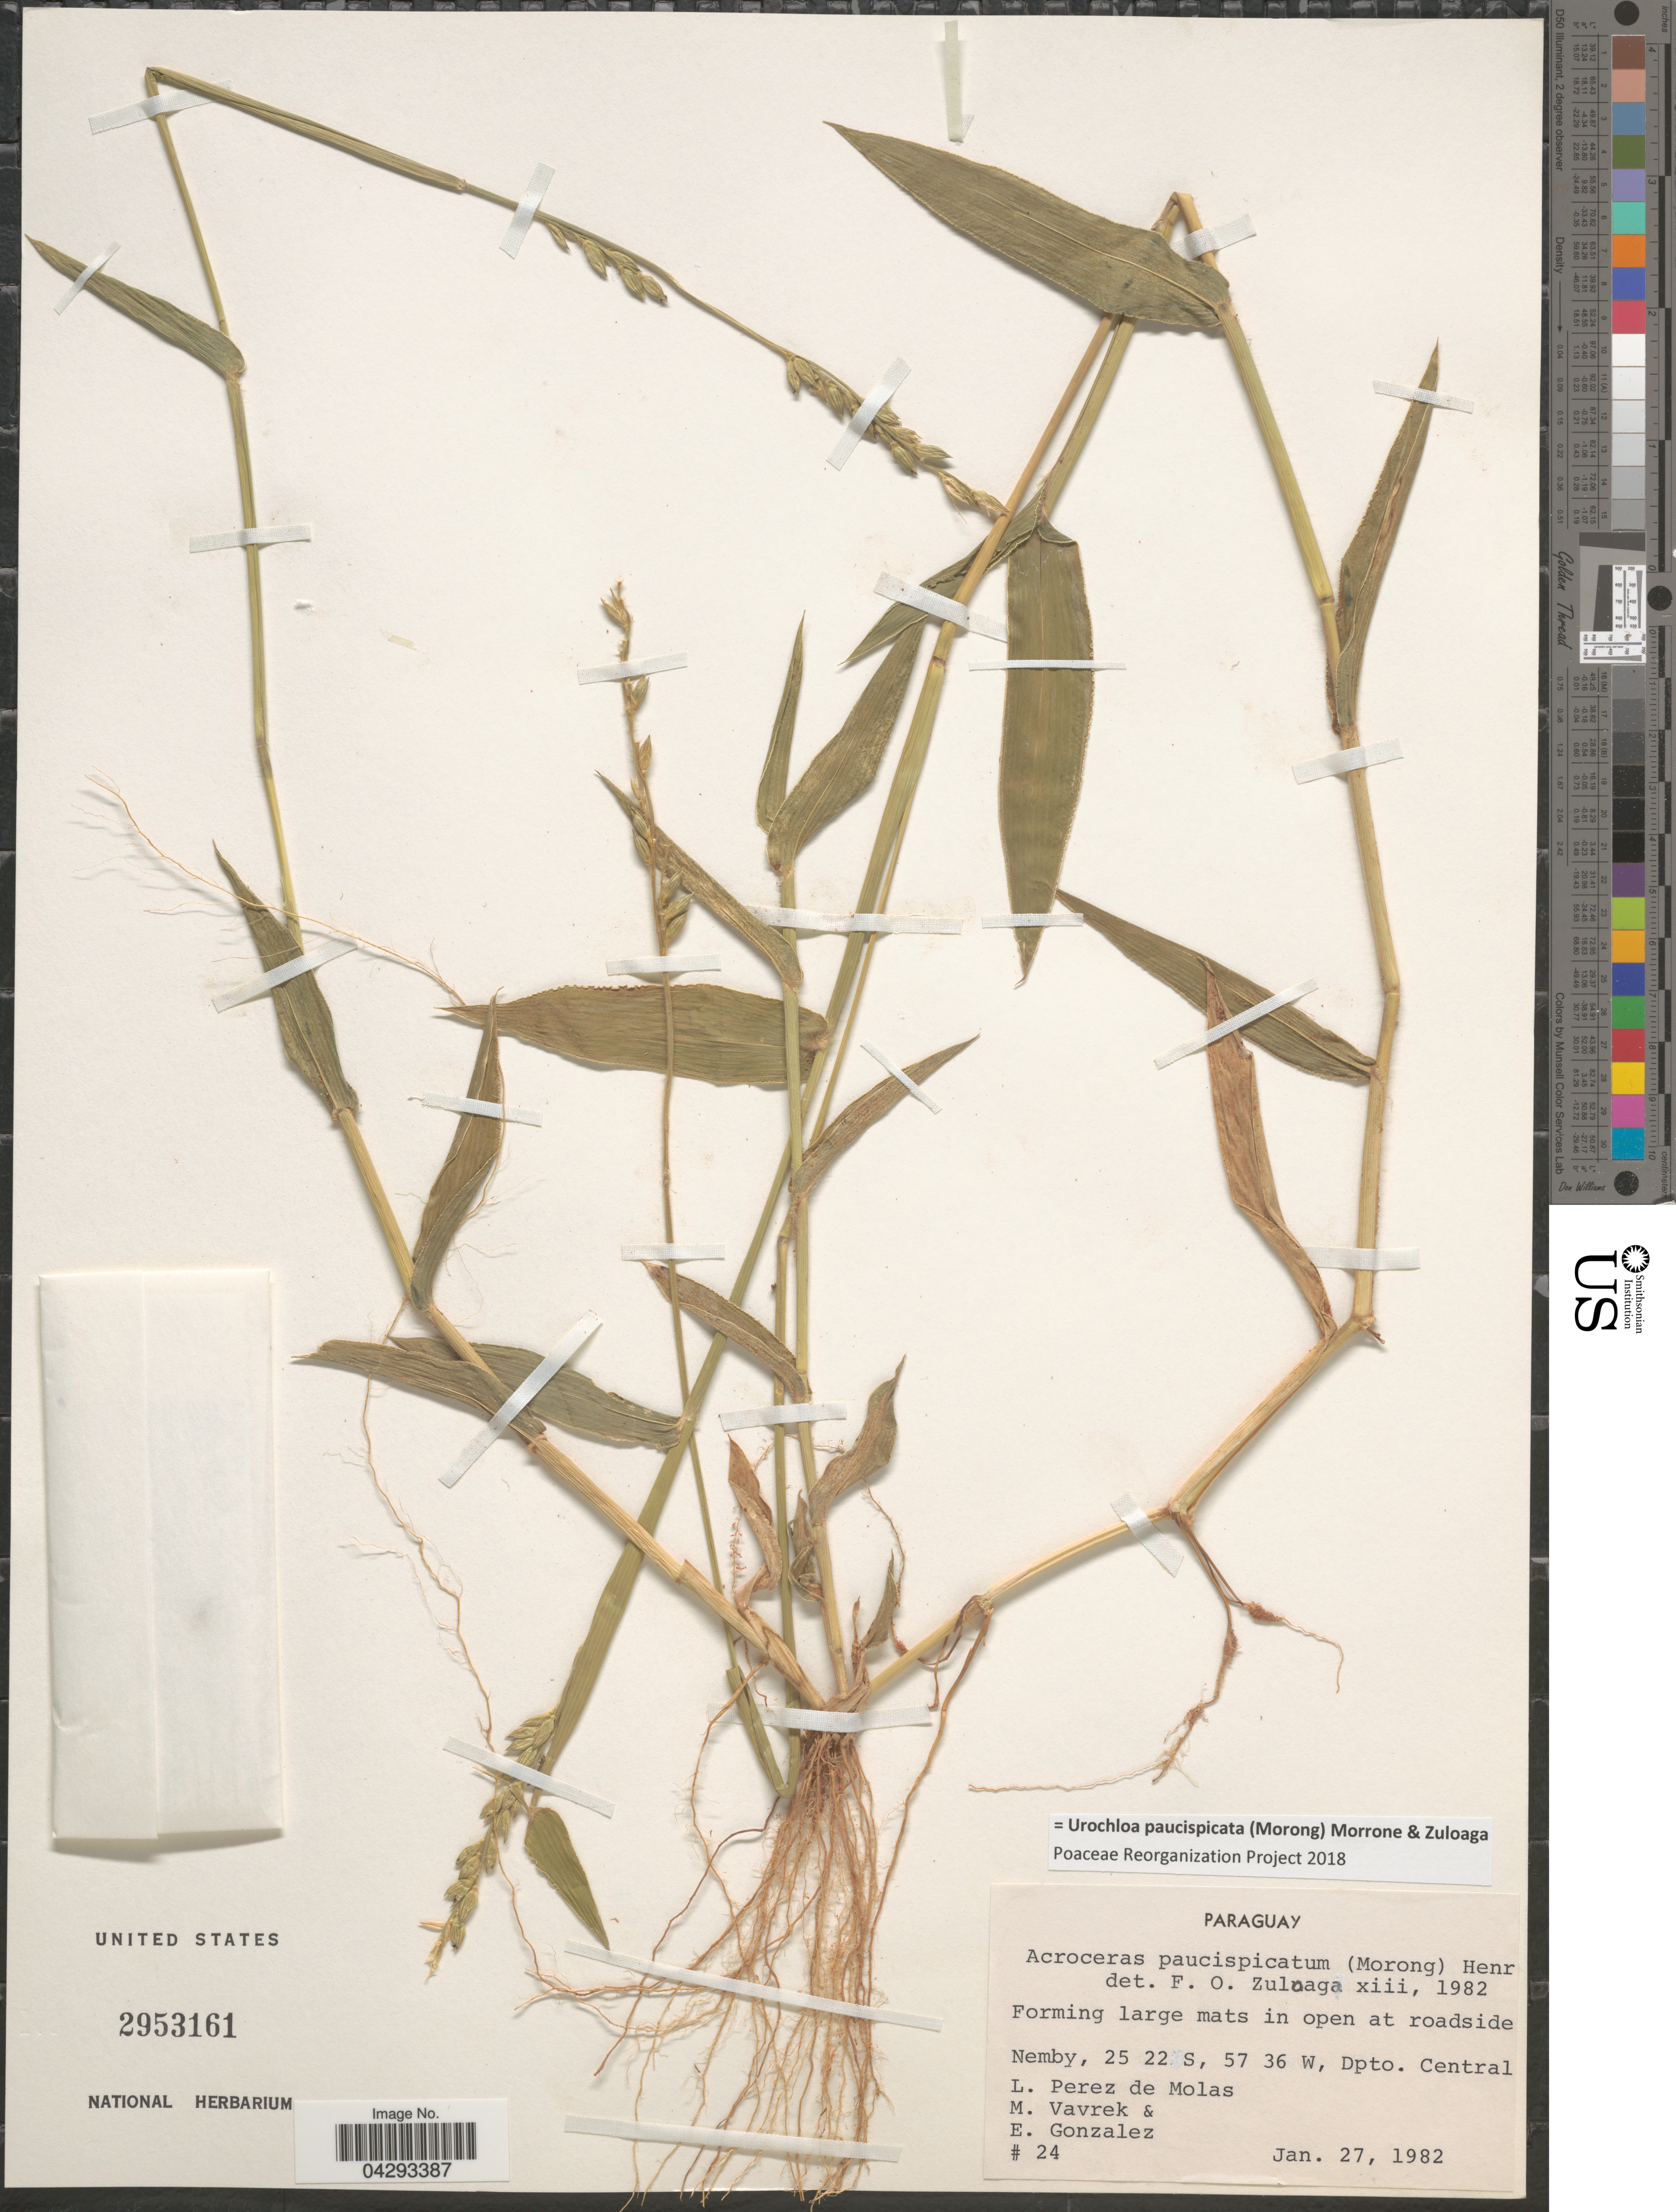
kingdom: Plantae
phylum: Tracheophyta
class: Liliopsida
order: Poales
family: Poaceae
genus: Urochloa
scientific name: Urochloa paucispicata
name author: (Morong) Morrone & Zuloaga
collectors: L. Perez de Molas, M. Vavrek & E. Gonzalez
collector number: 24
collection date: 1982-01-27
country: Paraguay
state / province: Central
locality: Nemby, Dpto. Central.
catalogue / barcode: US 2953161